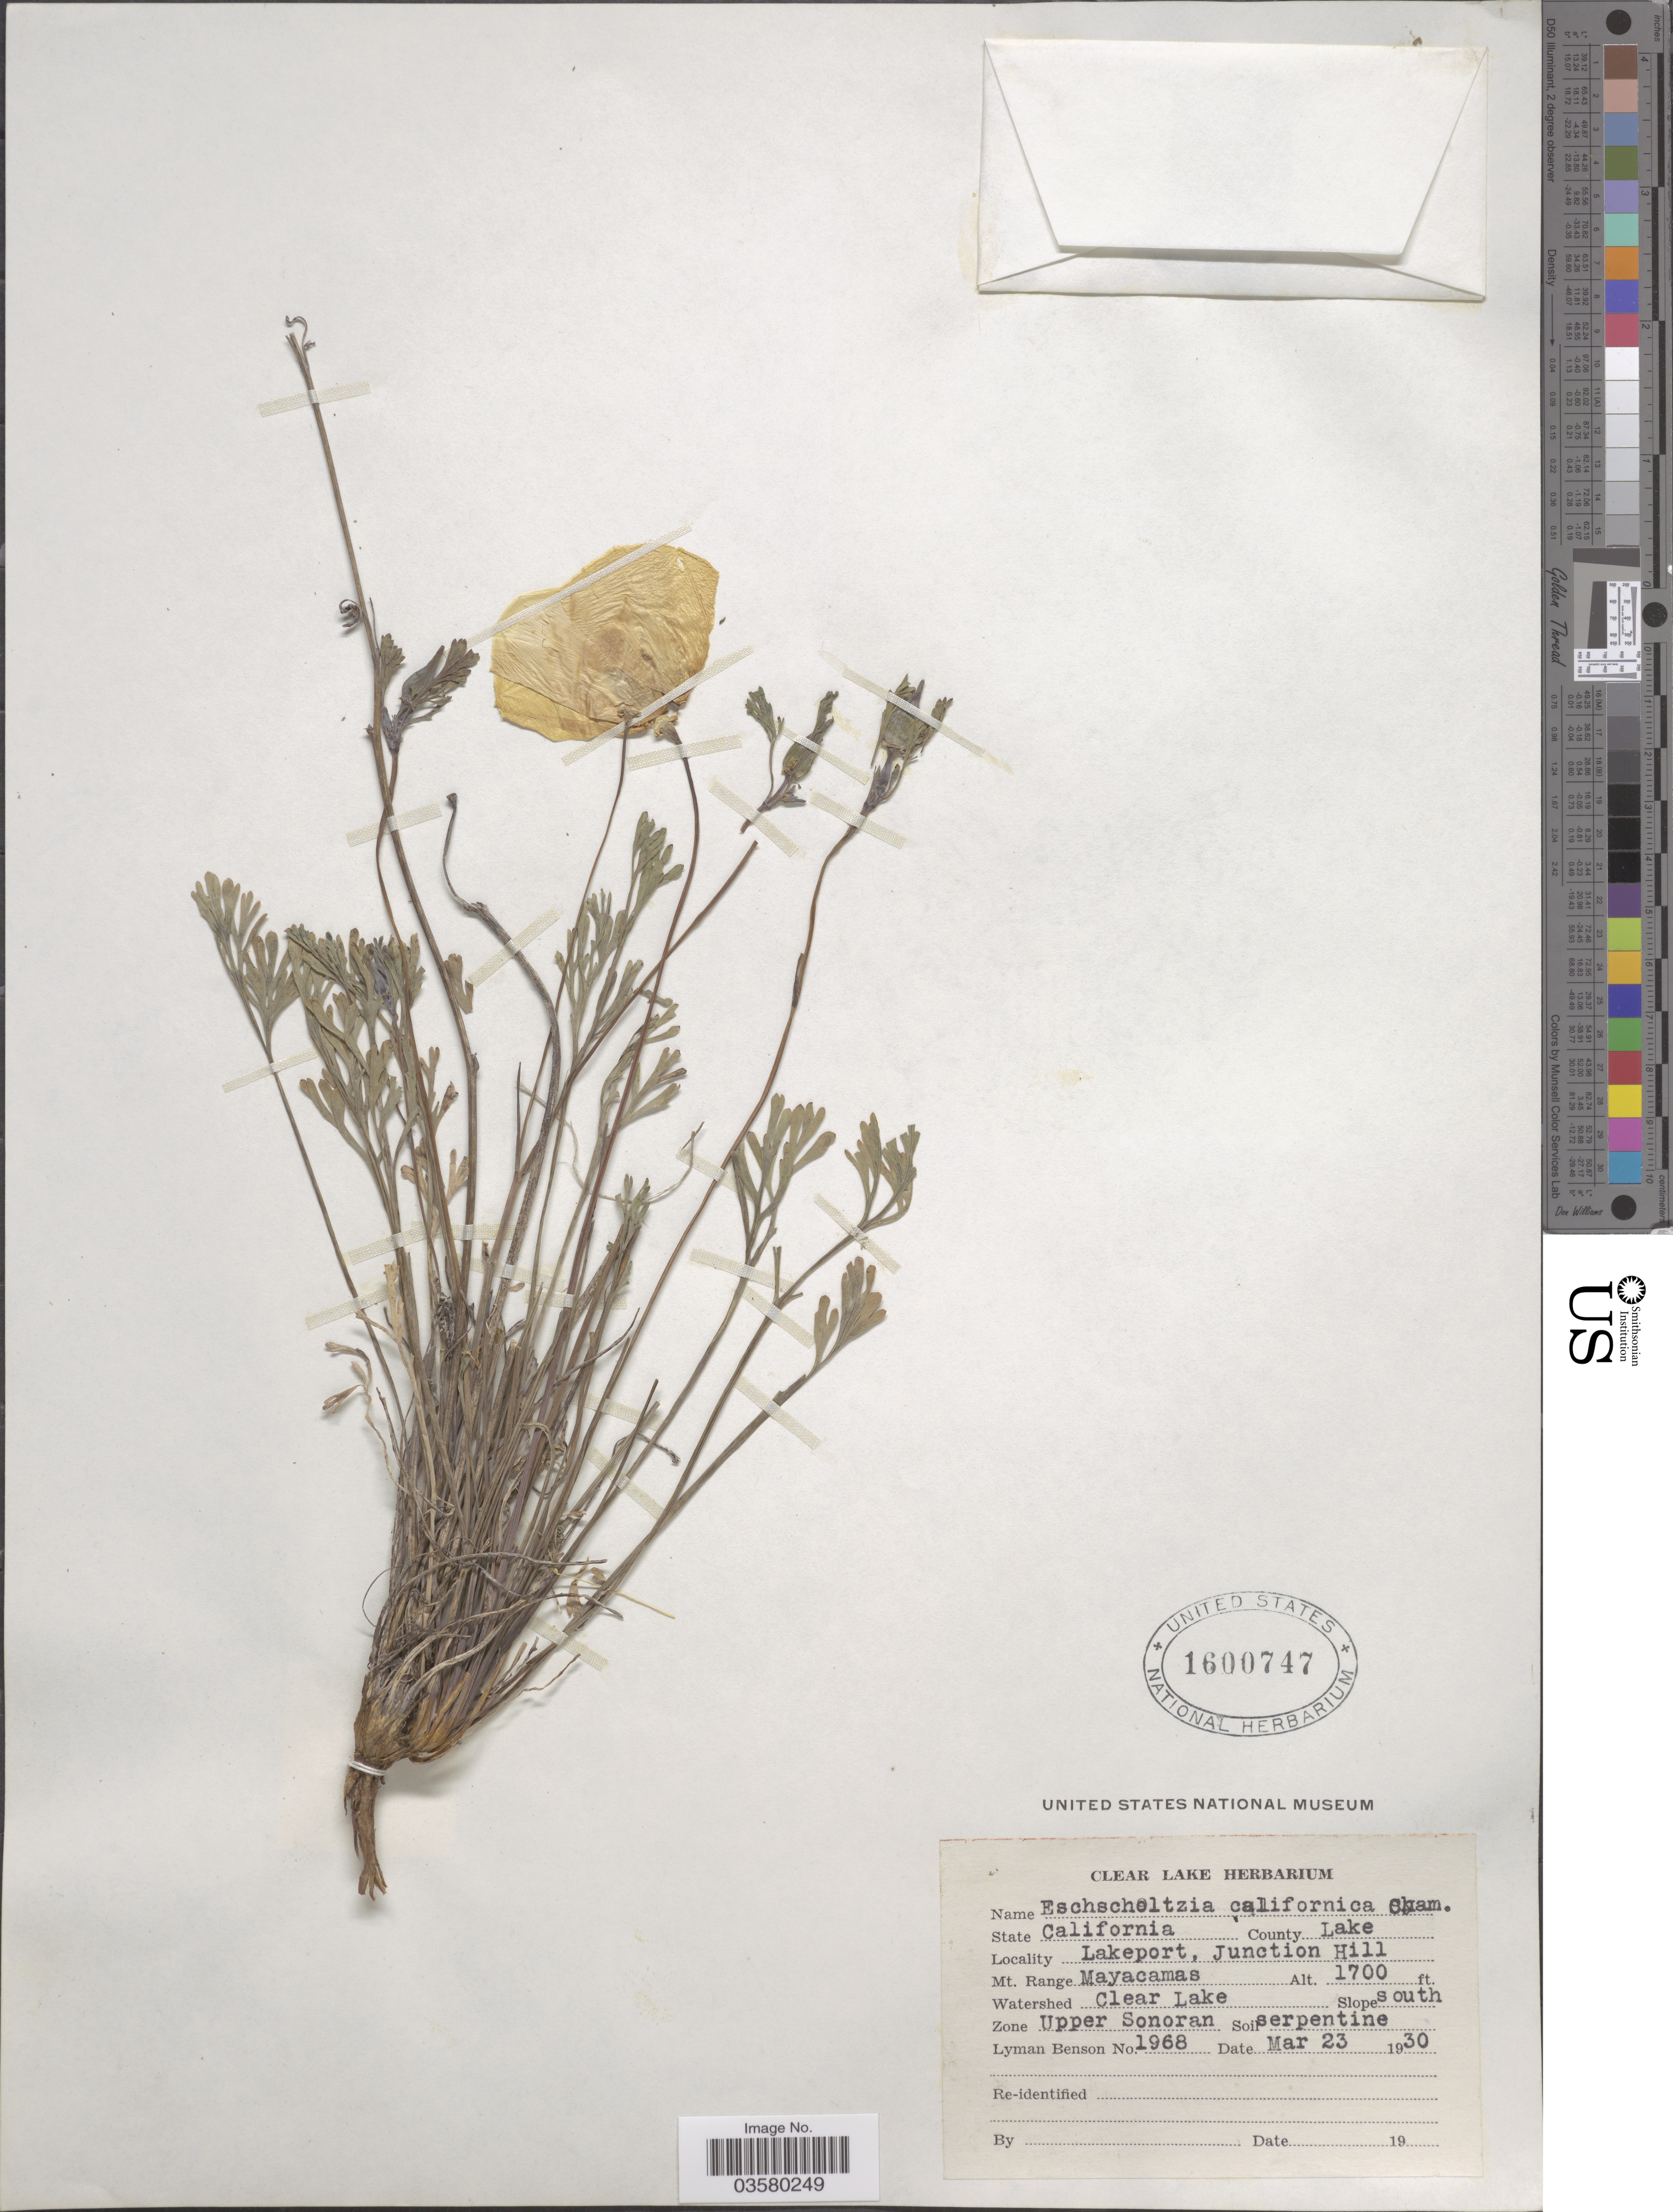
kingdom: Plantae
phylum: Tracheophyta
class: Magnoliopsida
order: Ranunculales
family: Papaveraceae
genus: Eschscholzia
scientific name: Eschscholzia californica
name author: Cham.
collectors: L. D. Benson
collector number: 1968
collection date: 1930-03-23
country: United States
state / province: California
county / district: Lake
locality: County Lake. Lakeport, Junction Hill. Mt. Range Mayacamas. Watershed Clear Lake. Zone Upper Sonoran.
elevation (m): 518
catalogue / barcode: US 1600747